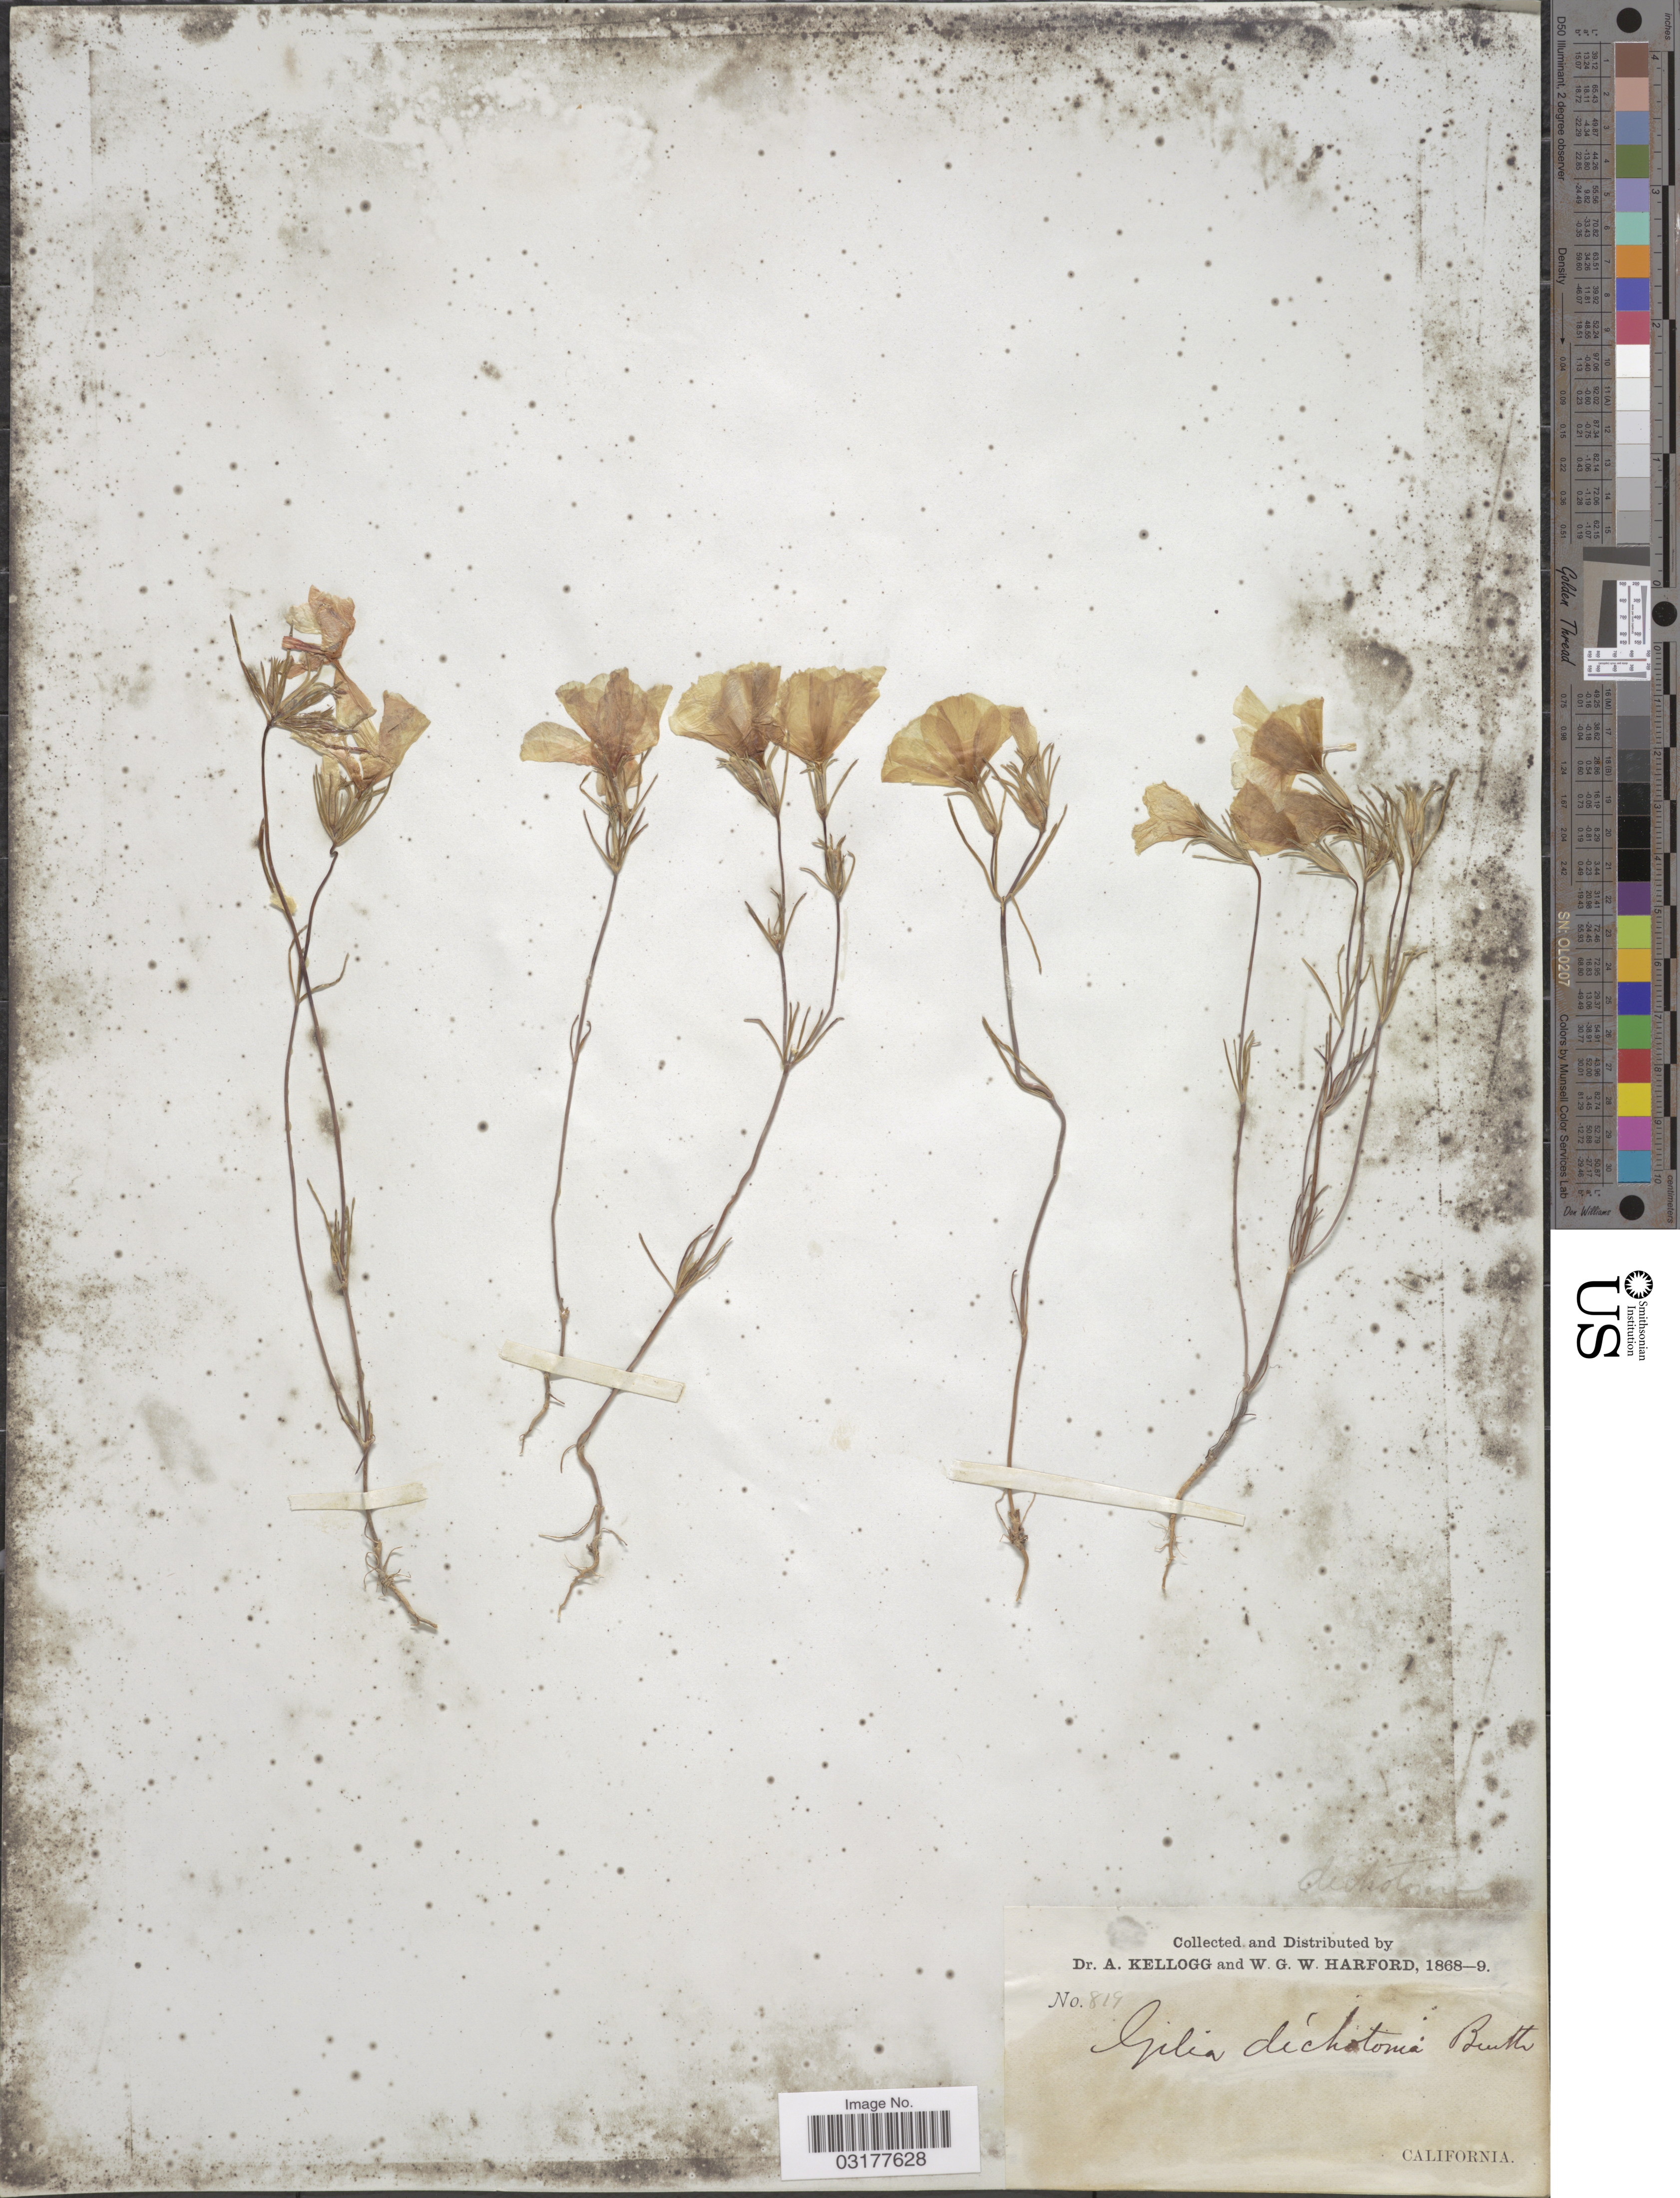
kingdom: Plantae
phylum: Tracheophyta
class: Magnoliopsida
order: Ericales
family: Polemoniaceae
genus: Linanthus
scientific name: Linanthus dichotomus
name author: Benth.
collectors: A. Kellogg & W. G. W. Harford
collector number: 819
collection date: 1868/1869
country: United States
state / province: California